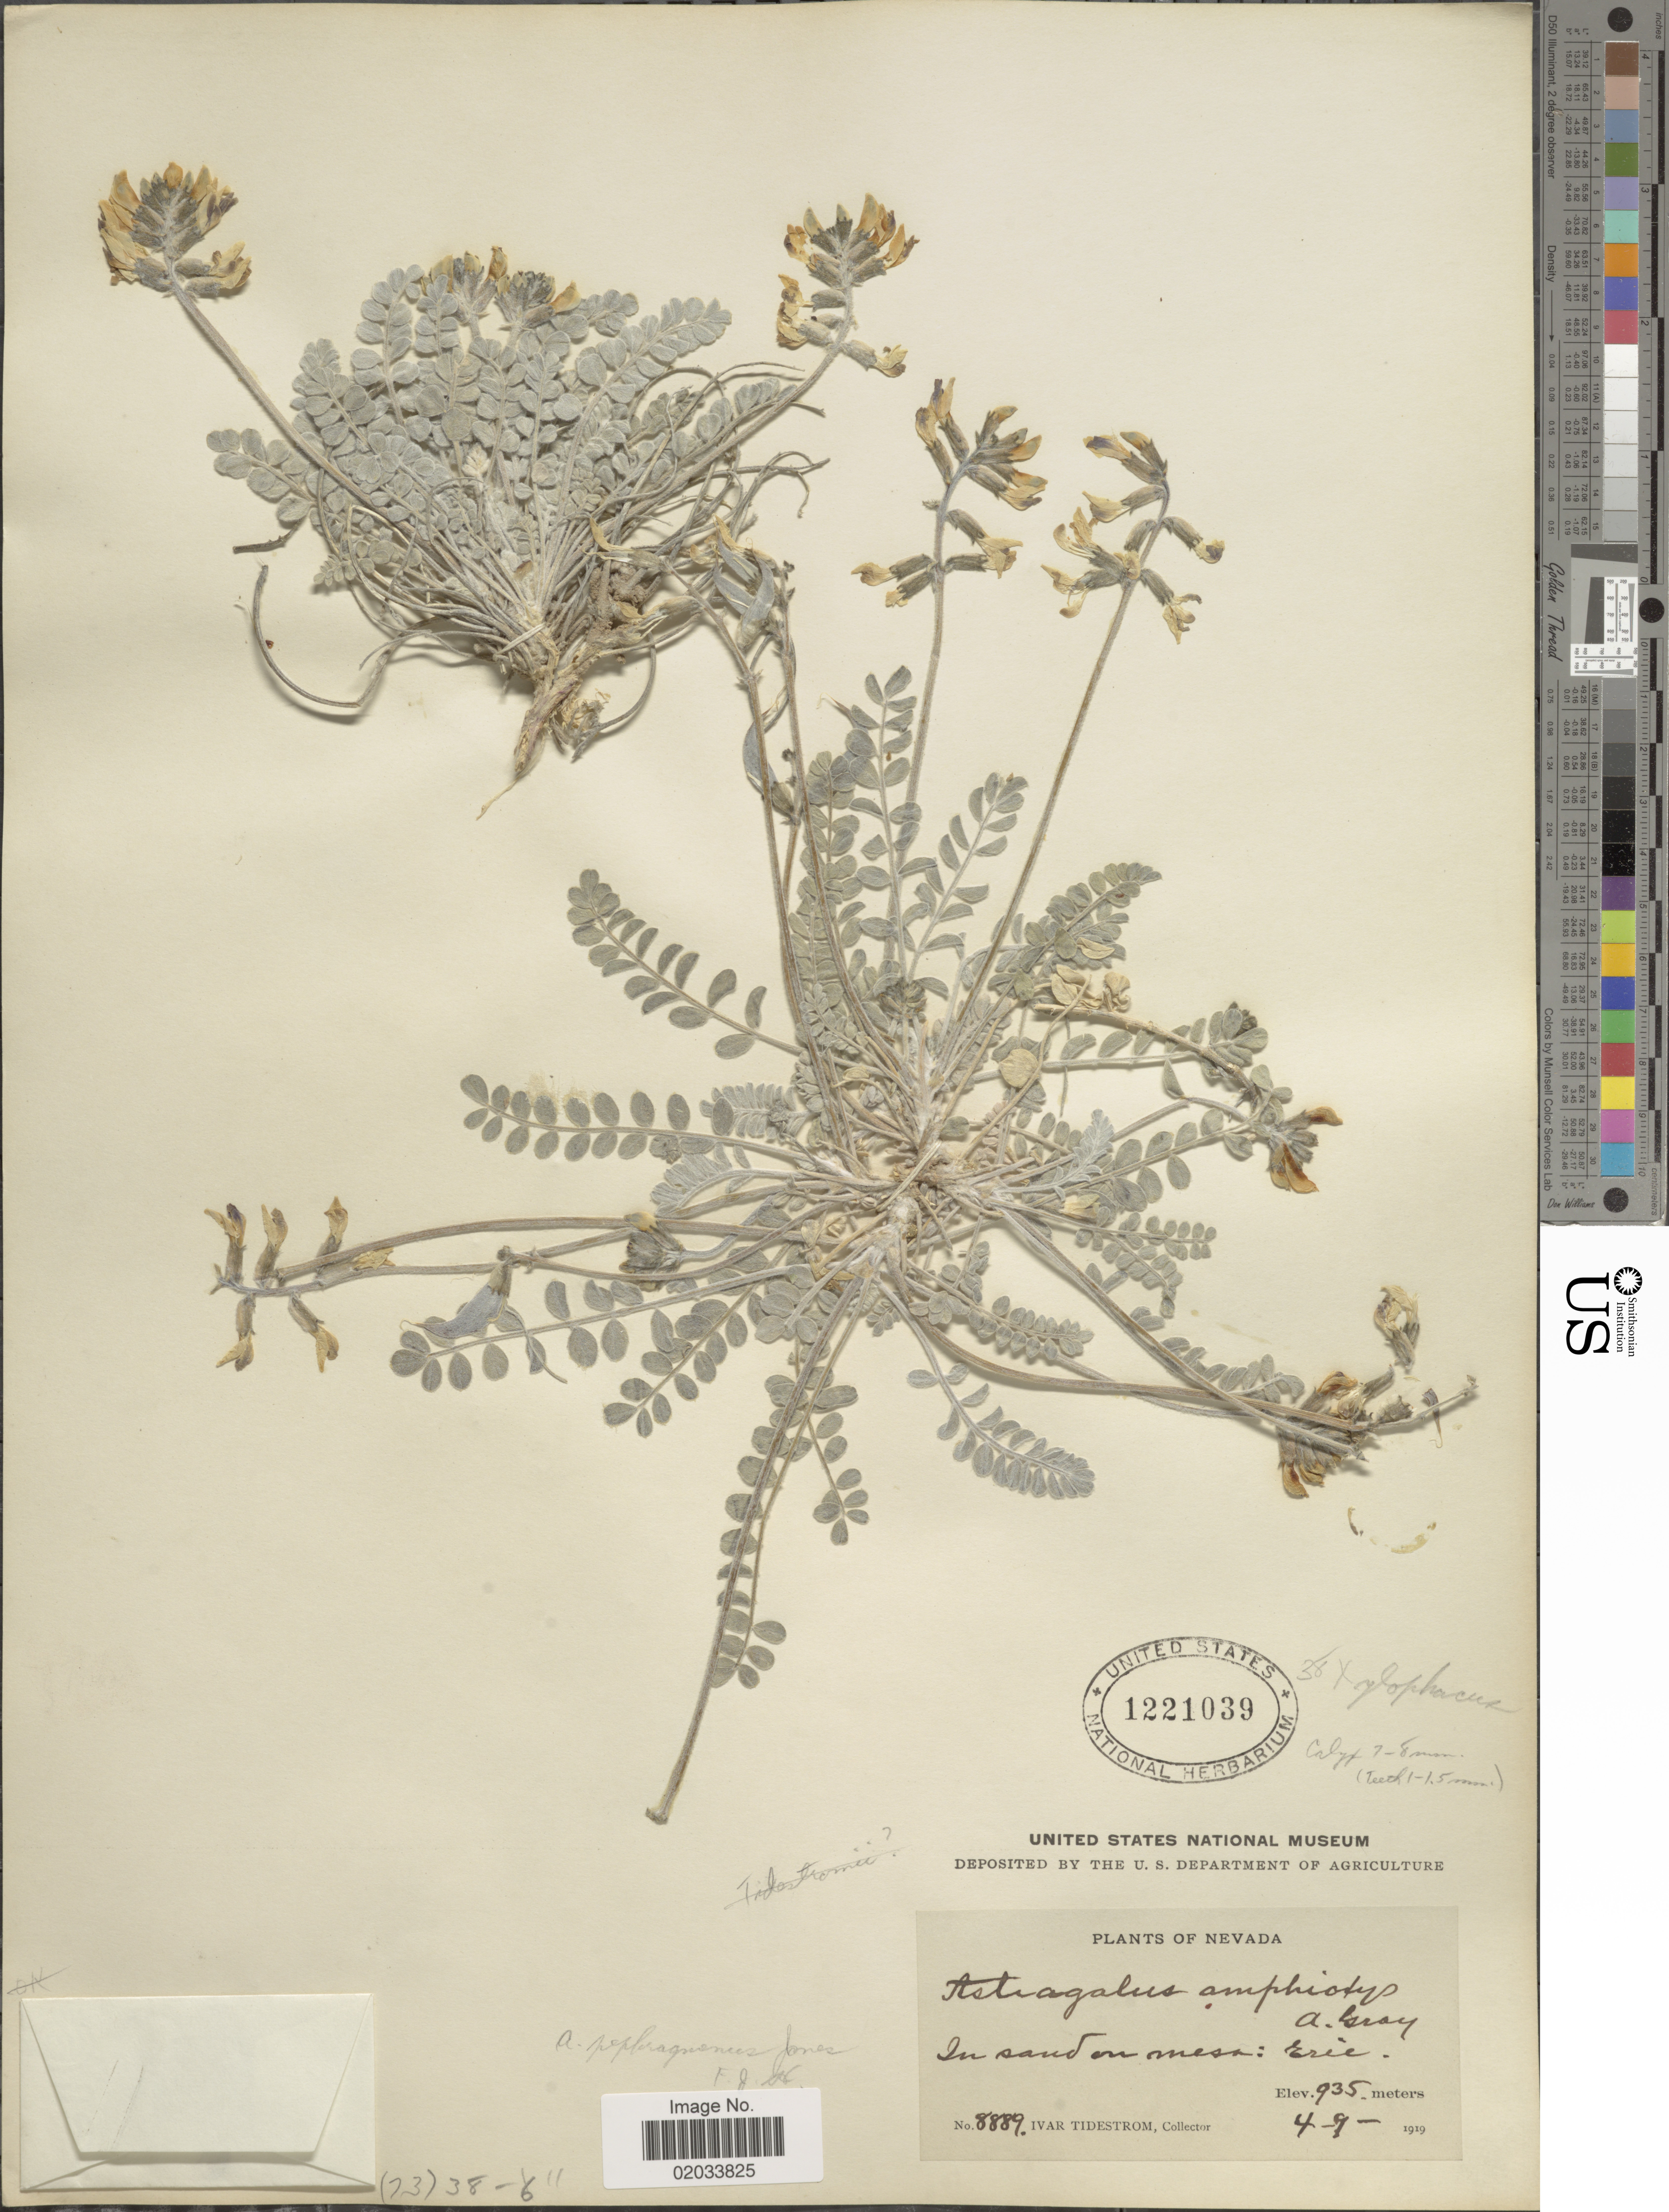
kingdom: Plantae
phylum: Tracheophyta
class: Magnoliopsida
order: Fabales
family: Fabaceae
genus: Astragalus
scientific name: Astragalus pephragmenus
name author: M.E. Jones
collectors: I. F. Tidestrom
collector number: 8889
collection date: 1919-04-09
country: United States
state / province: Nevada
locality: In and on mesa: Erie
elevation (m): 935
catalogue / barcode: US 1221039